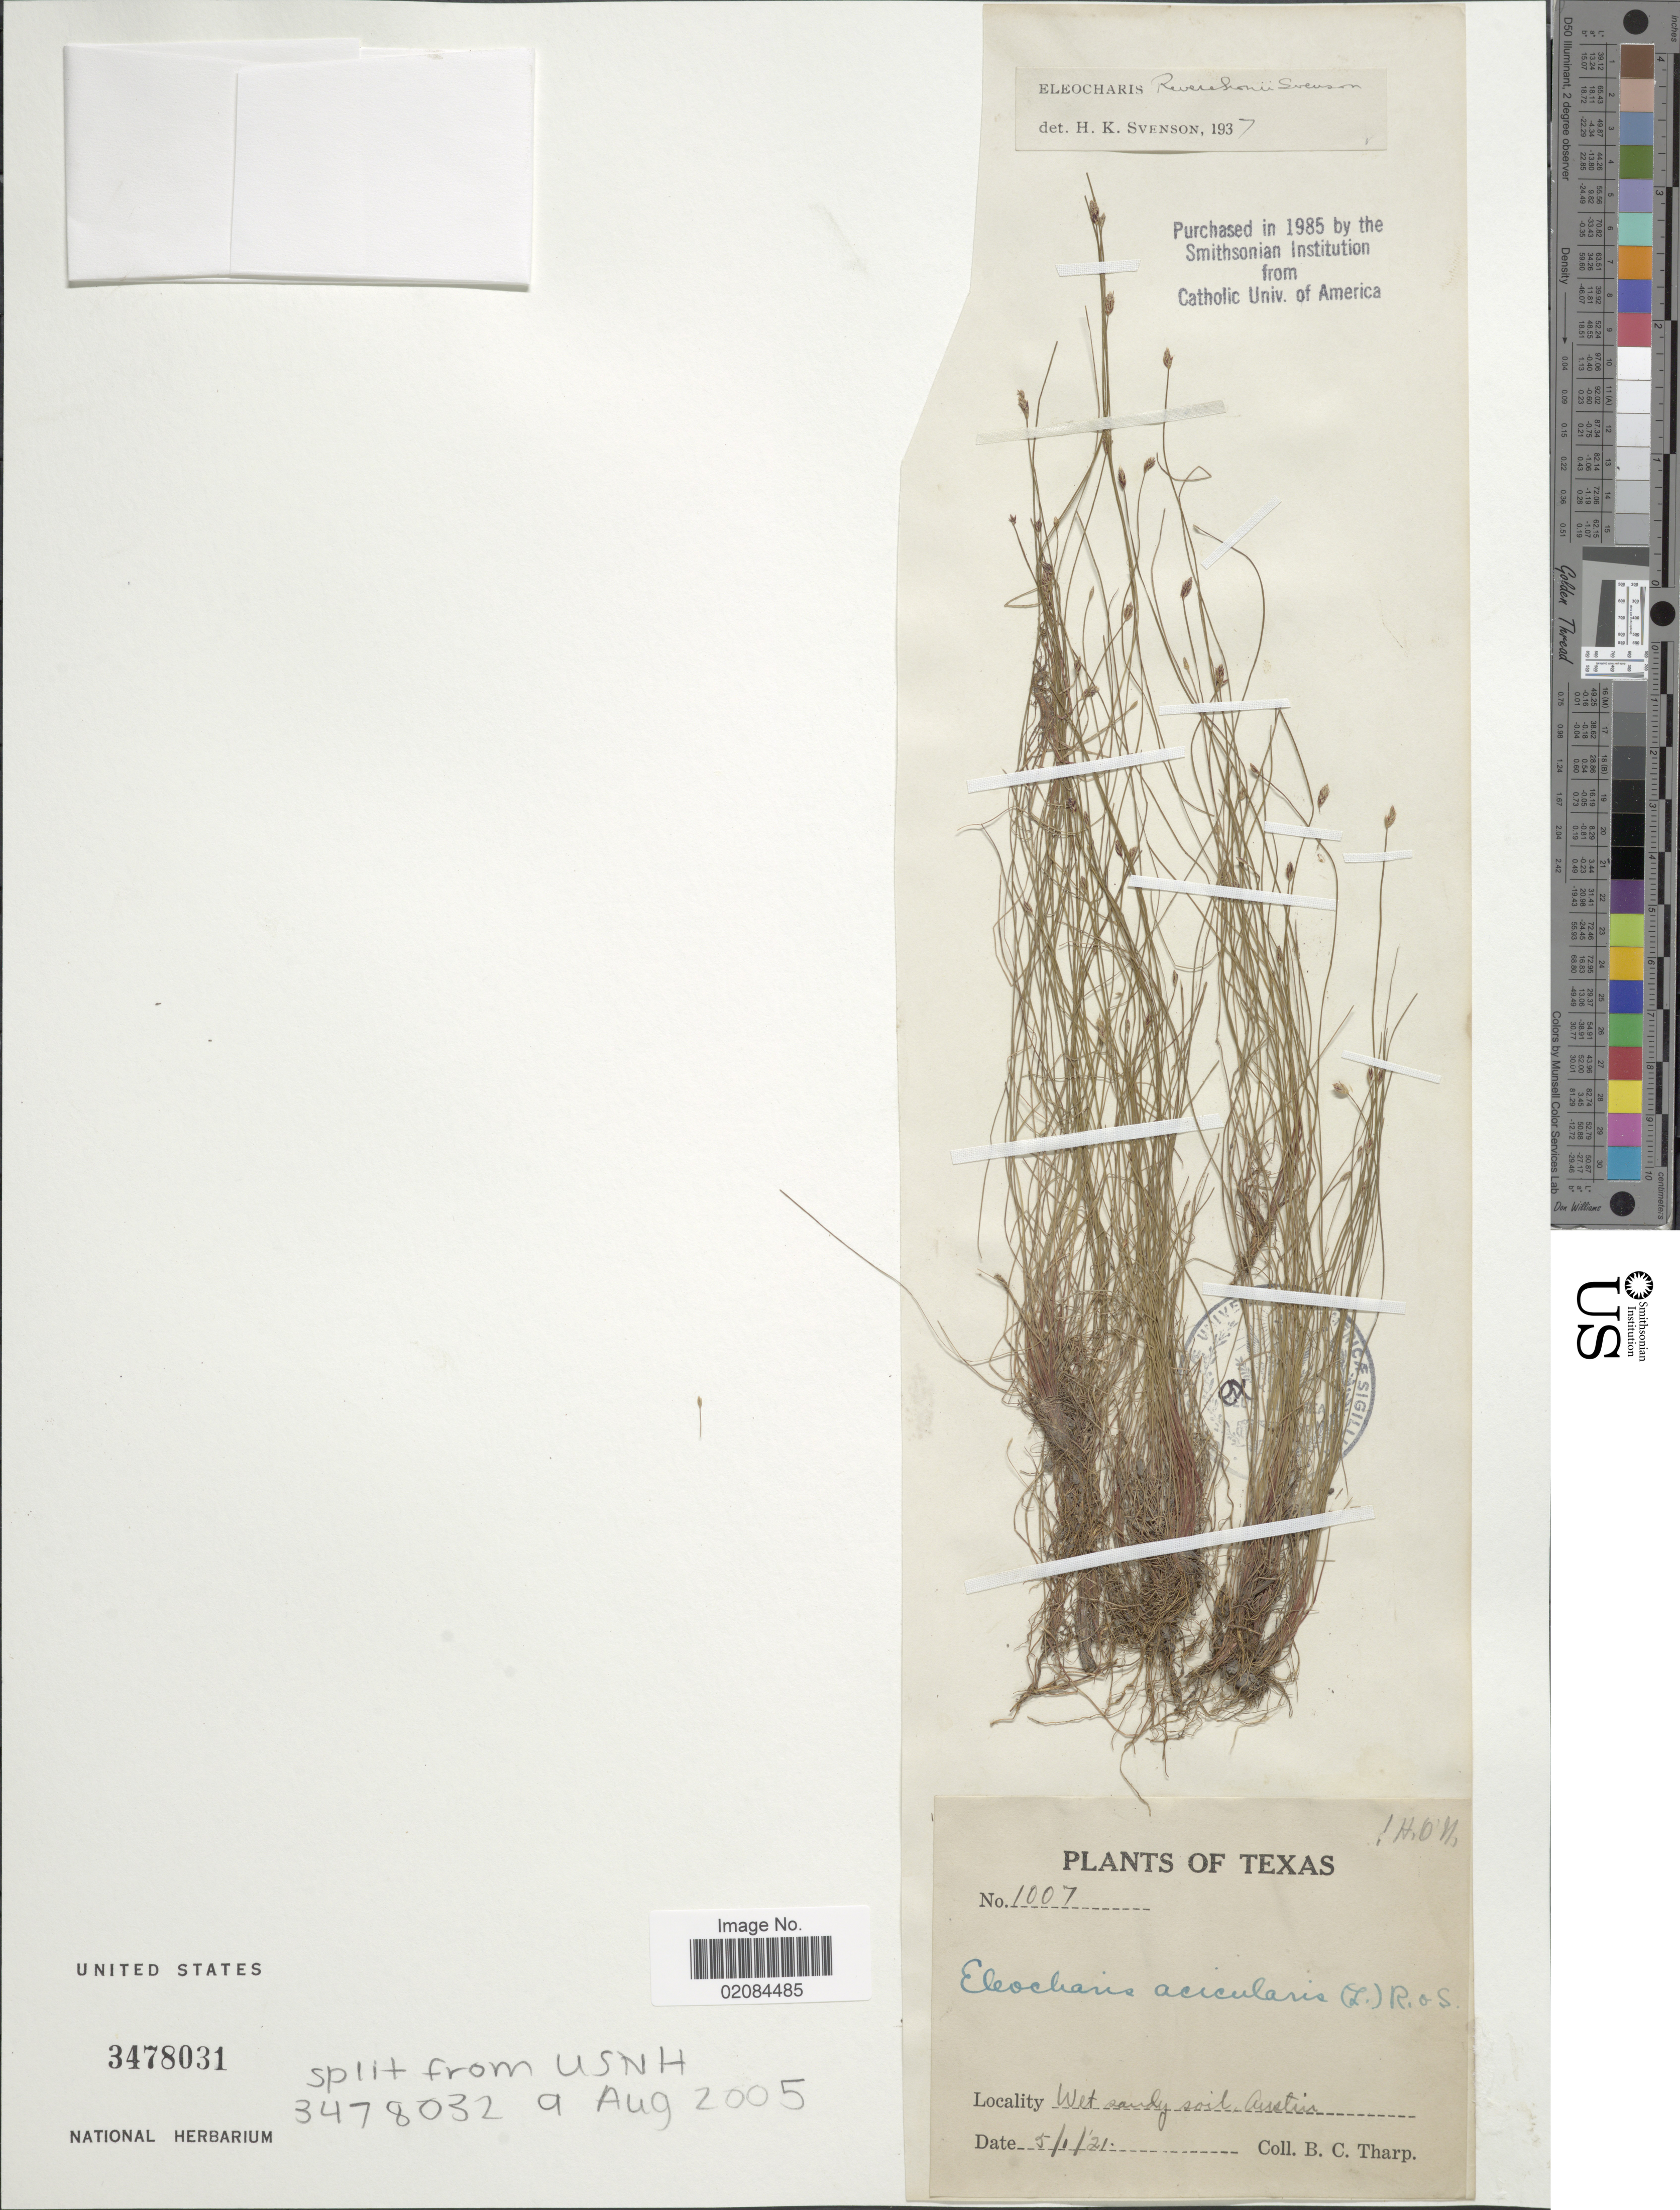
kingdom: Plantae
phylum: Tracheophyta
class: Liliopsida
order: Poales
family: Cyperaceae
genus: Eleocharis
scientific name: Eleocharis reverchonii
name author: Svenson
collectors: B. C. Tharp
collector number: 1007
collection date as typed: Transcribed d/m/y: 1/5/21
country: United States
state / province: Texas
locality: Austin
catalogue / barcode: US 3478031